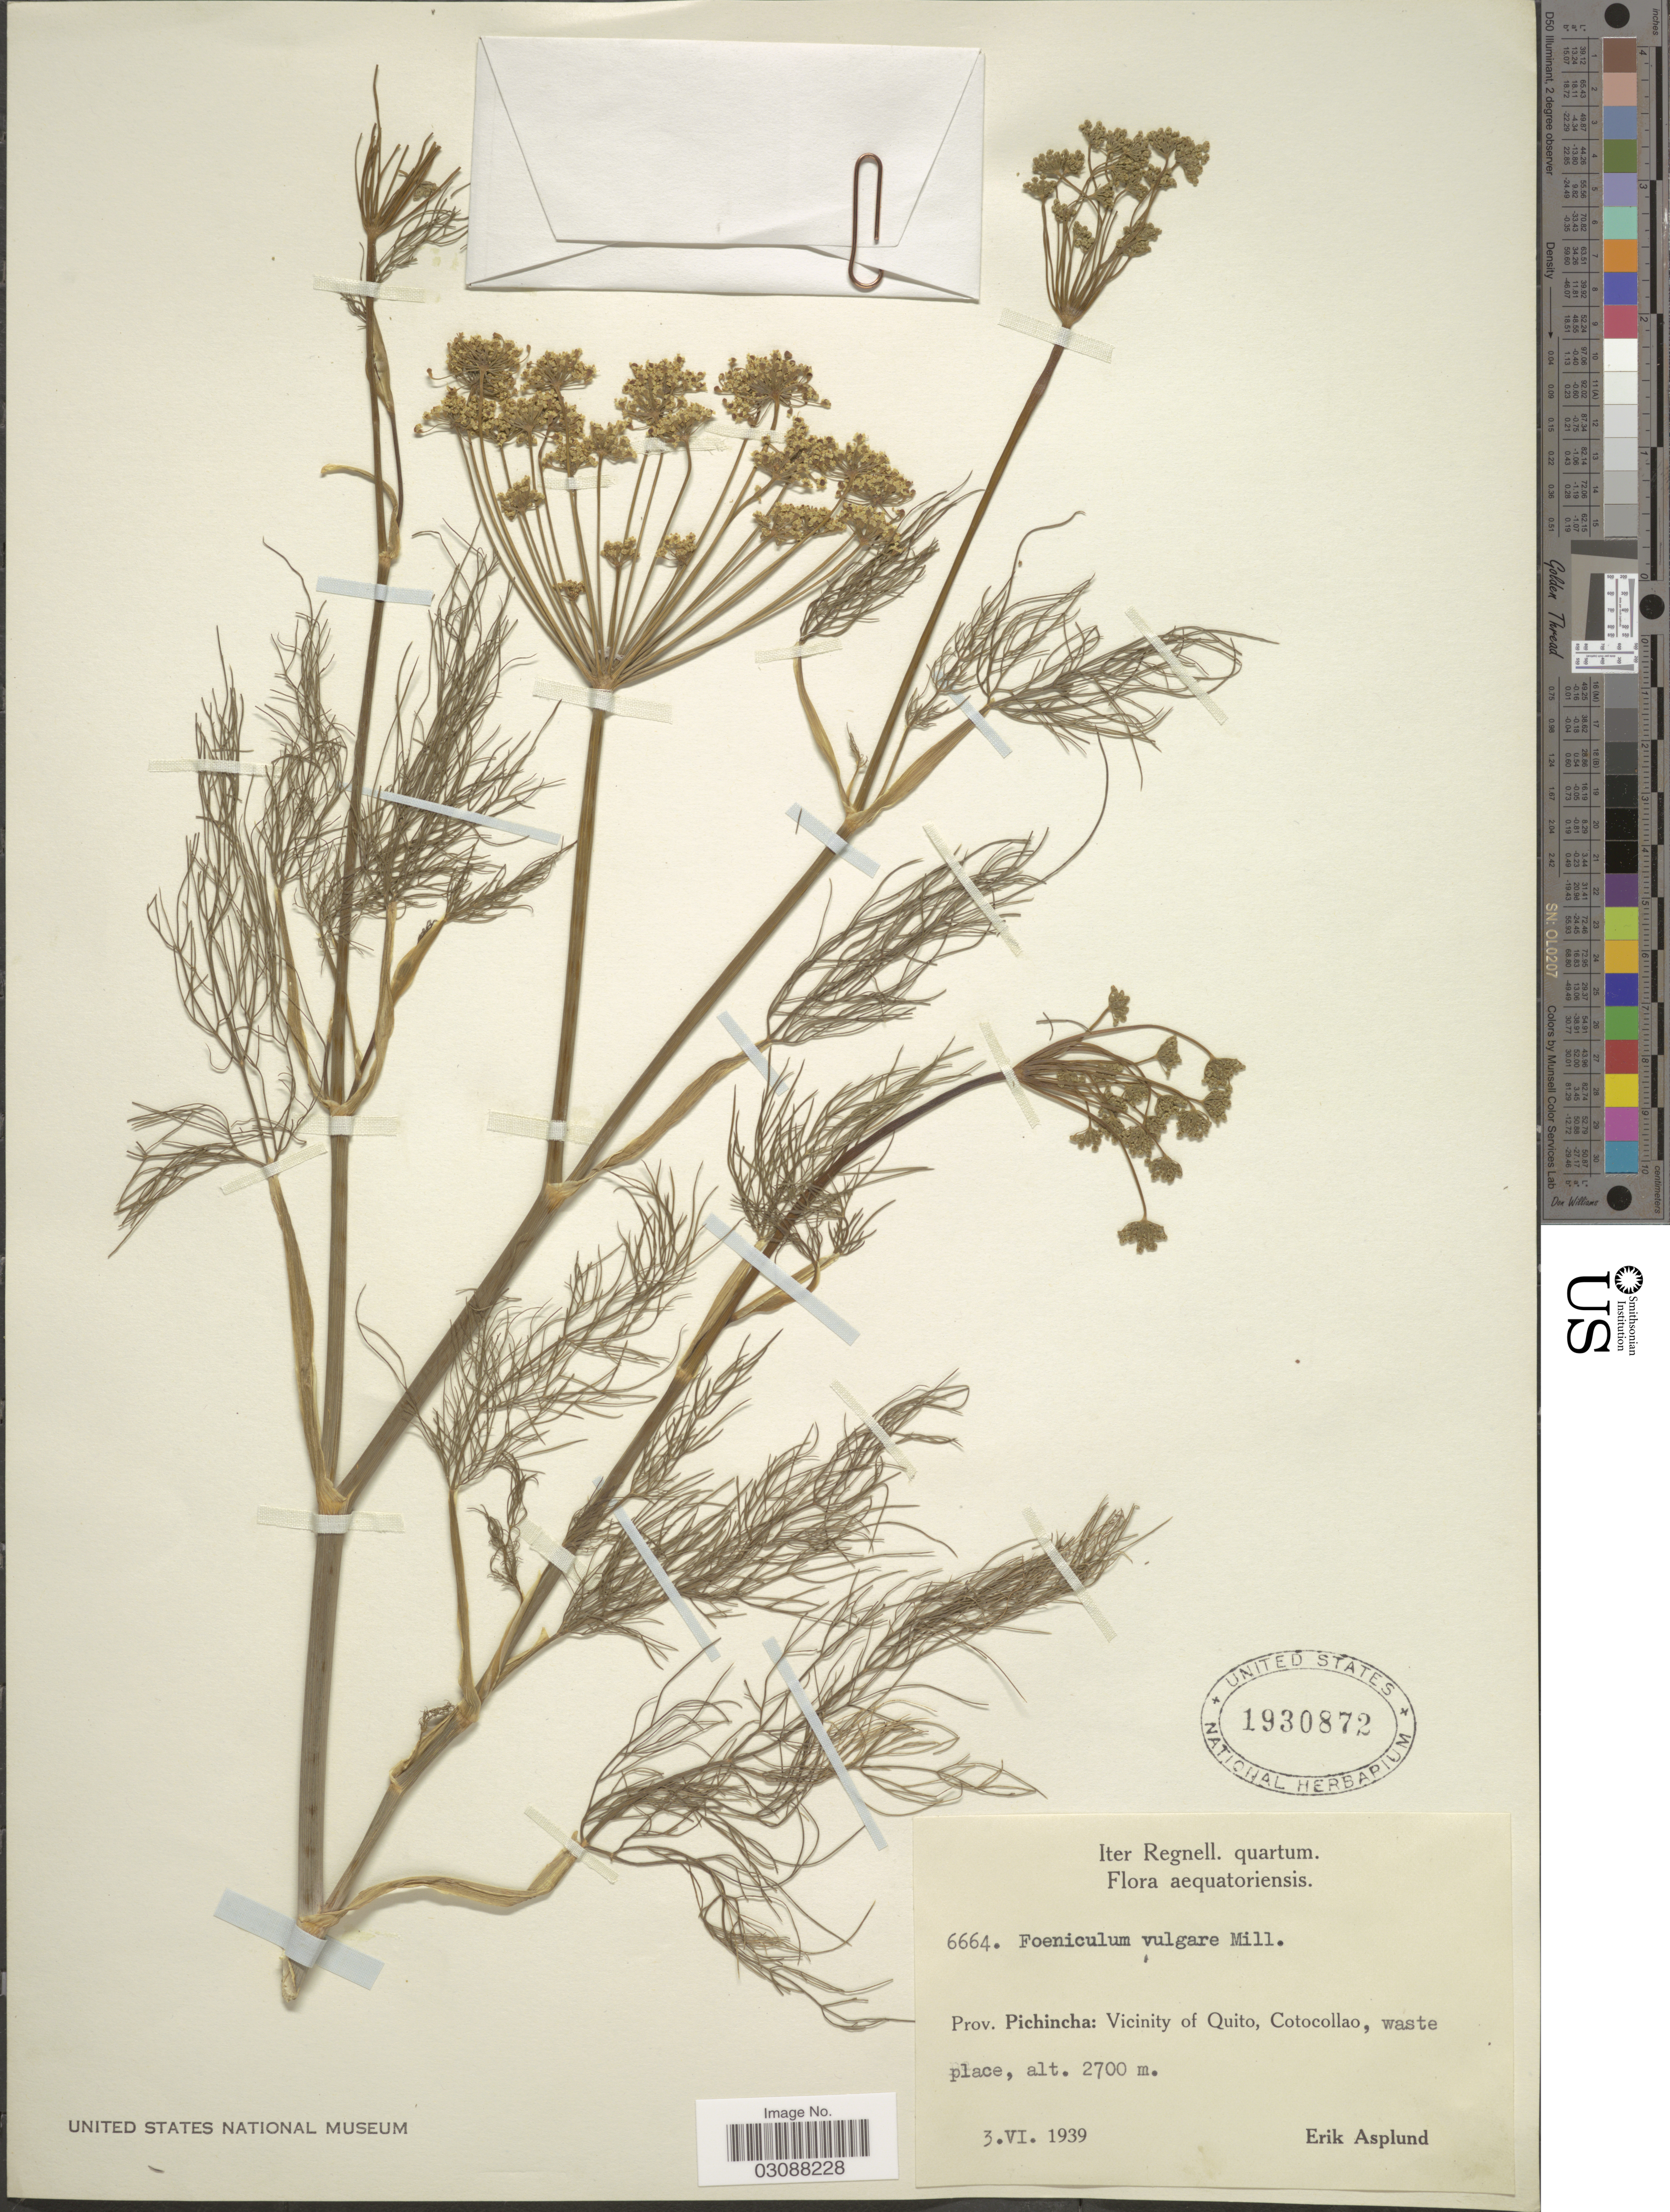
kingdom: Plantae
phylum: Tracheophyta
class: Magnoliopsida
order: Apiales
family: Apiaceae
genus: Foeniculum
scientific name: Foeniculum vulgare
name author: Mill.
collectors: E. Asplund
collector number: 6664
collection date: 1939-06-03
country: Ecuador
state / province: Pichincha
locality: Vicinity of Quito Cotocollao, waste place.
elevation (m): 2700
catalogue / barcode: US 1930872